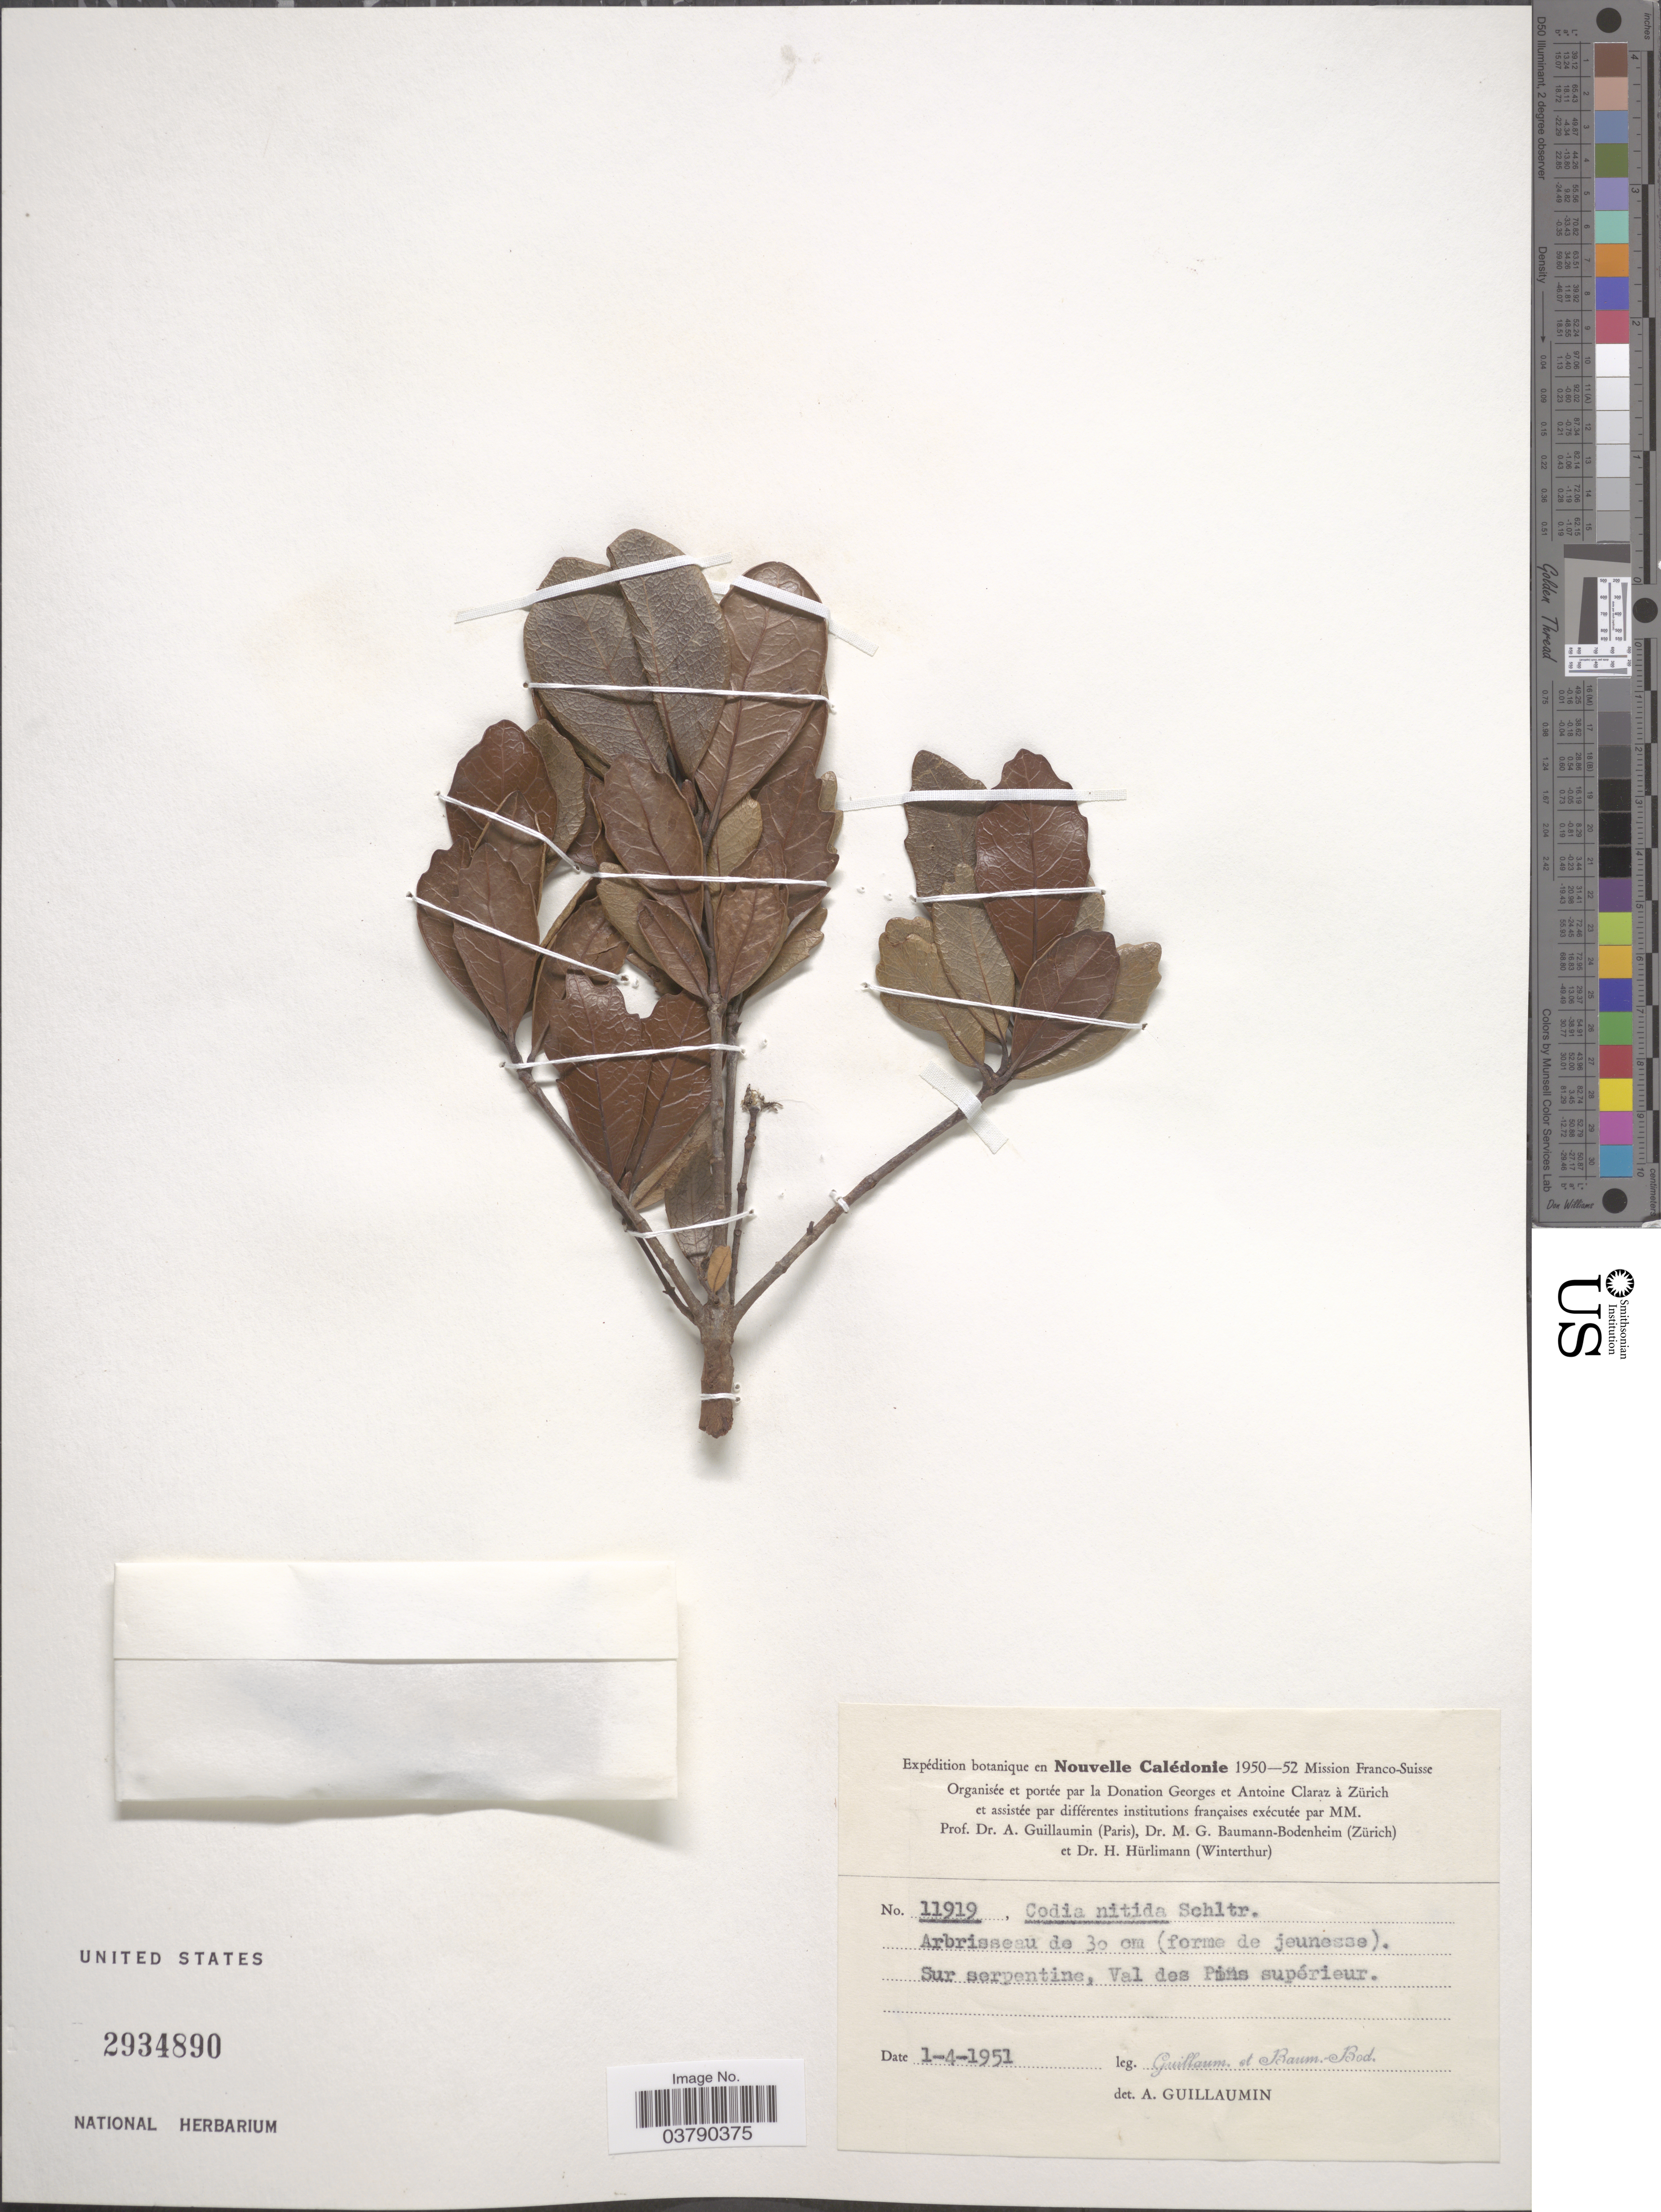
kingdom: Plantae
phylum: Tracheophyta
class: Magnoliopsida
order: Oxalidales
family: Cunoniaceae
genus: Codia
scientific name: Codia nitida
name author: Schltr.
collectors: A. Guillaumin & M. G. Baumann-Bodenheim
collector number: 11919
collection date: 1951-04-01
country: New Caledonia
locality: Nouvelle Calédonie. Sur serpentine, Val del Pins* supérieur.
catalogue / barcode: US 2934890